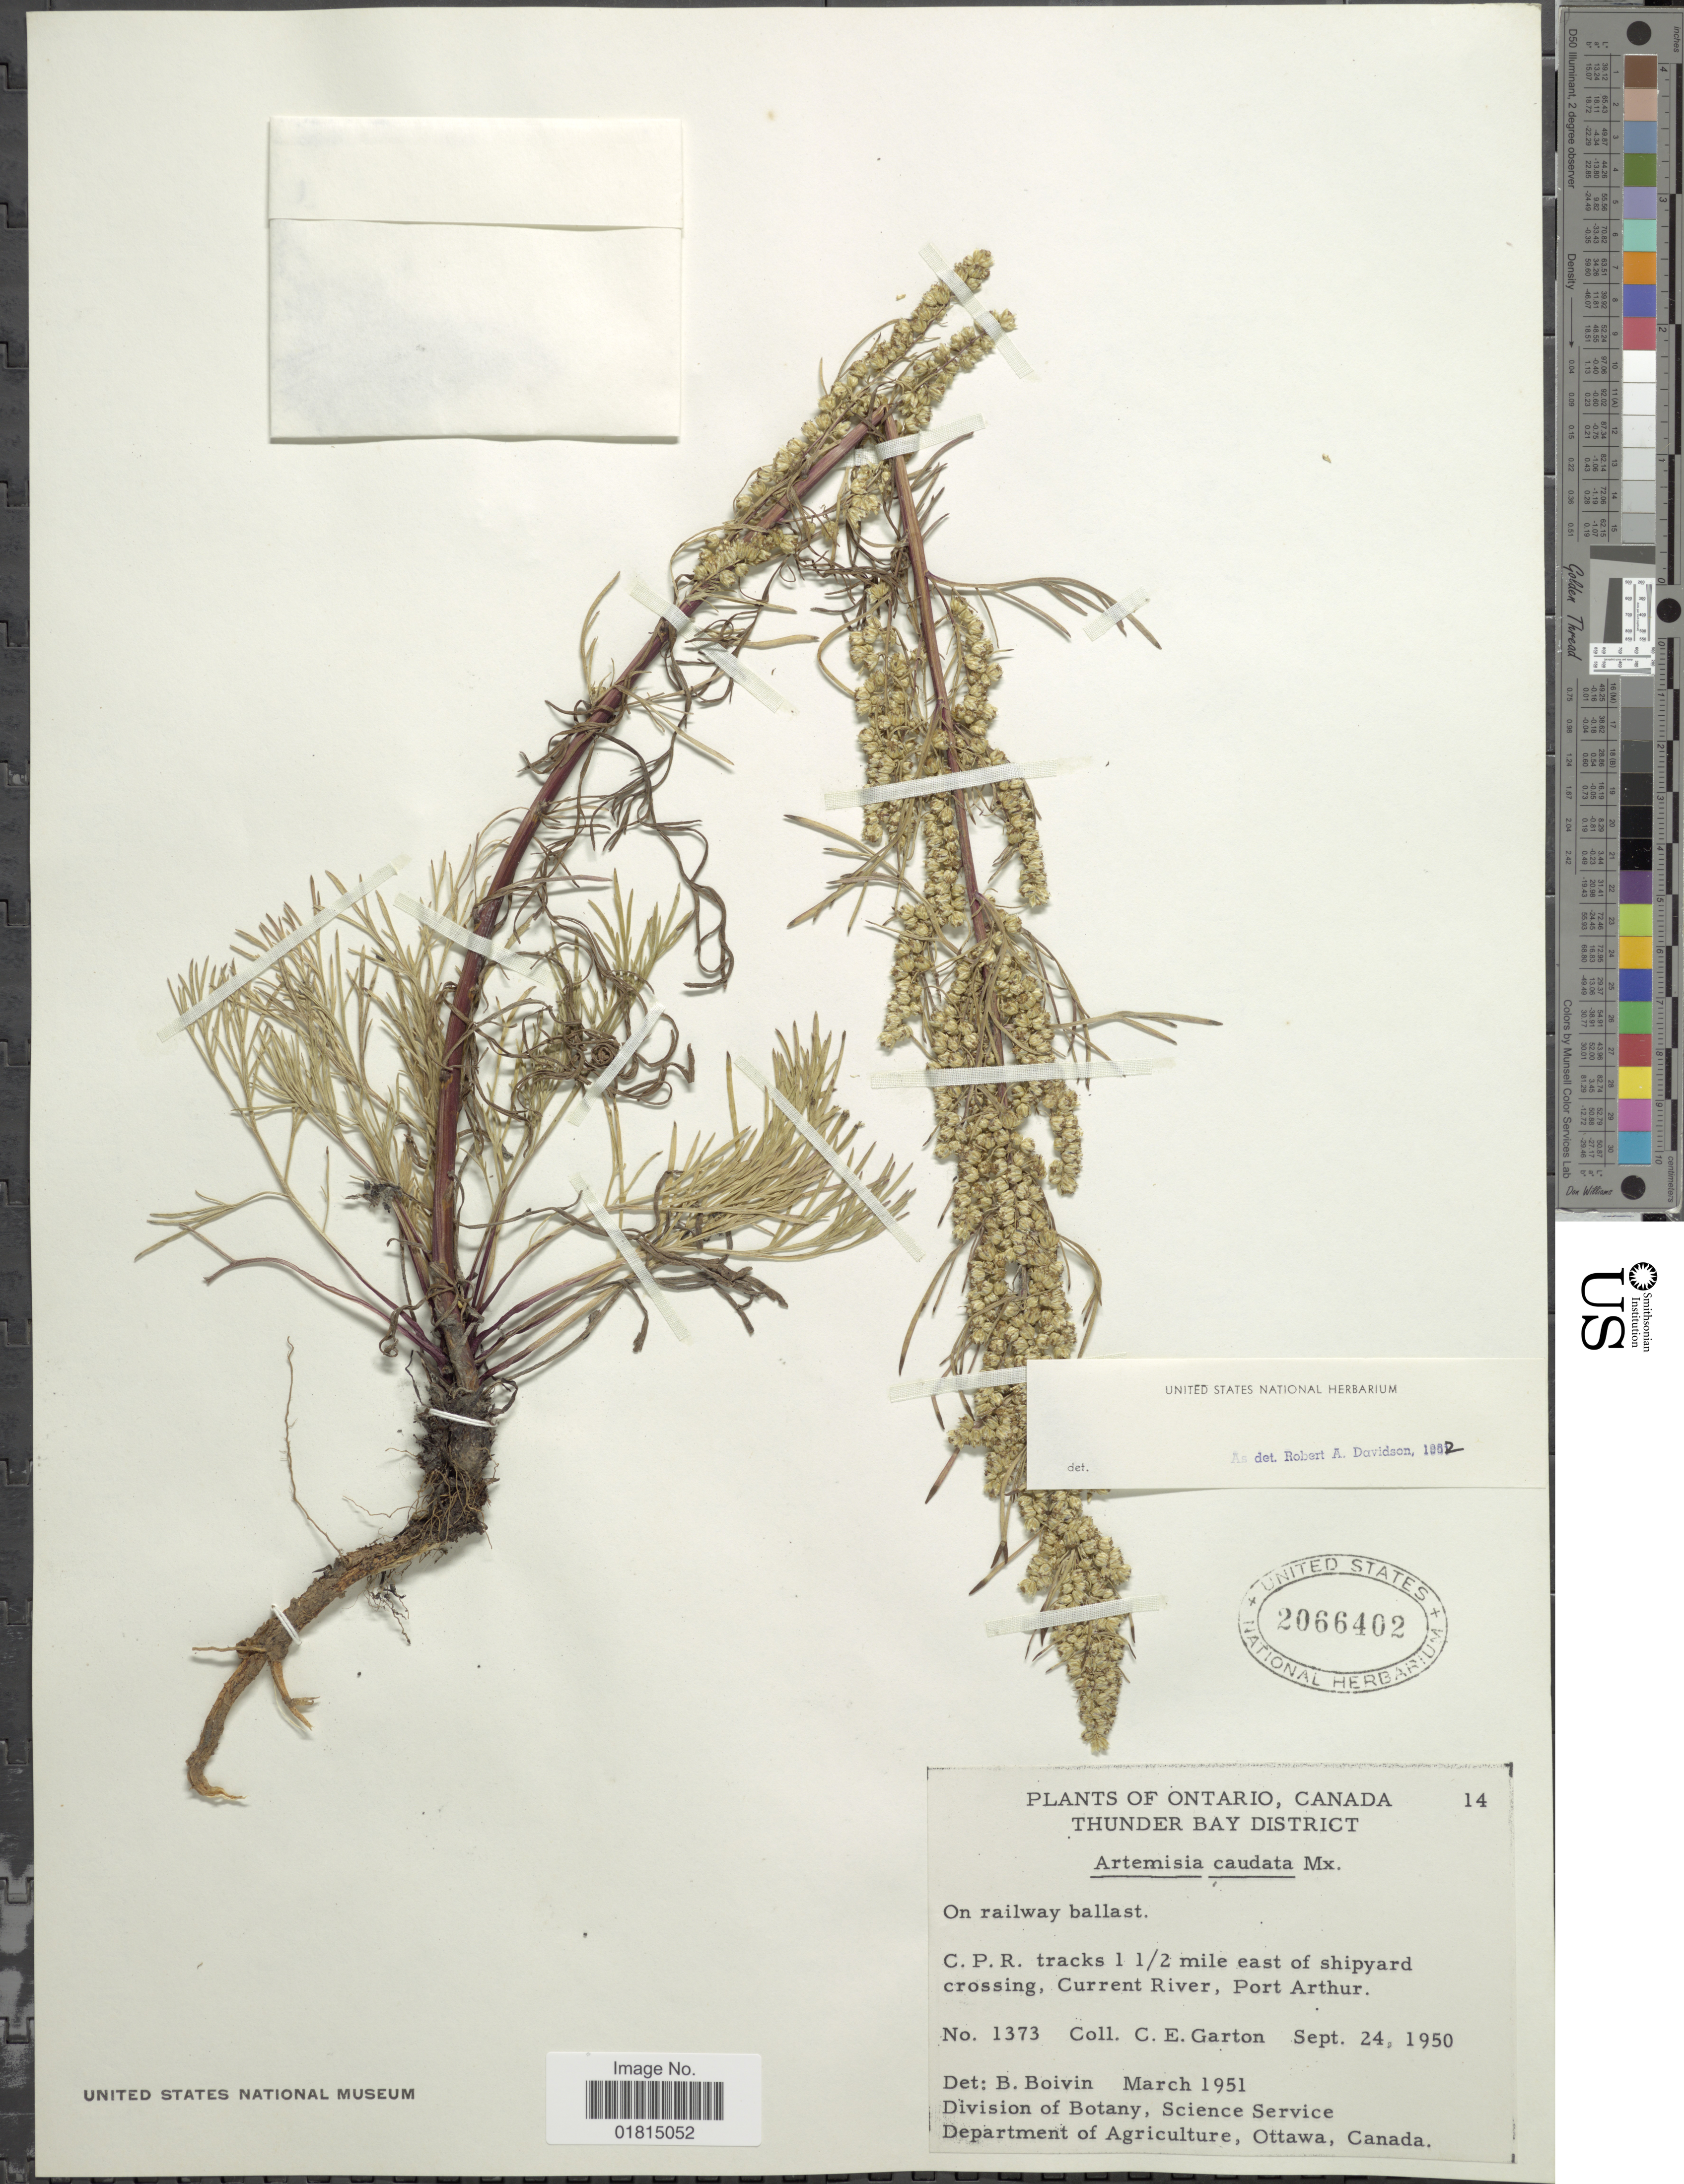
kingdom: Plantae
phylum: Tracheophyta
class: Magnoliopsida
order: Asterales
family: Asteraceae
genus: Artemisia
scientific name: Artemisia caudata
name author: Michx.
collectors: C. E. Garton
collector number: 1373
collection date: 1950-09-24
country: Canada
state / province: Ontario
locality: Thunder Bay District. C.P.R. tracks 1 1/2 mile east of shipyard crossing, Current River, Port Arthur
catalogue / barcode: US 2066402